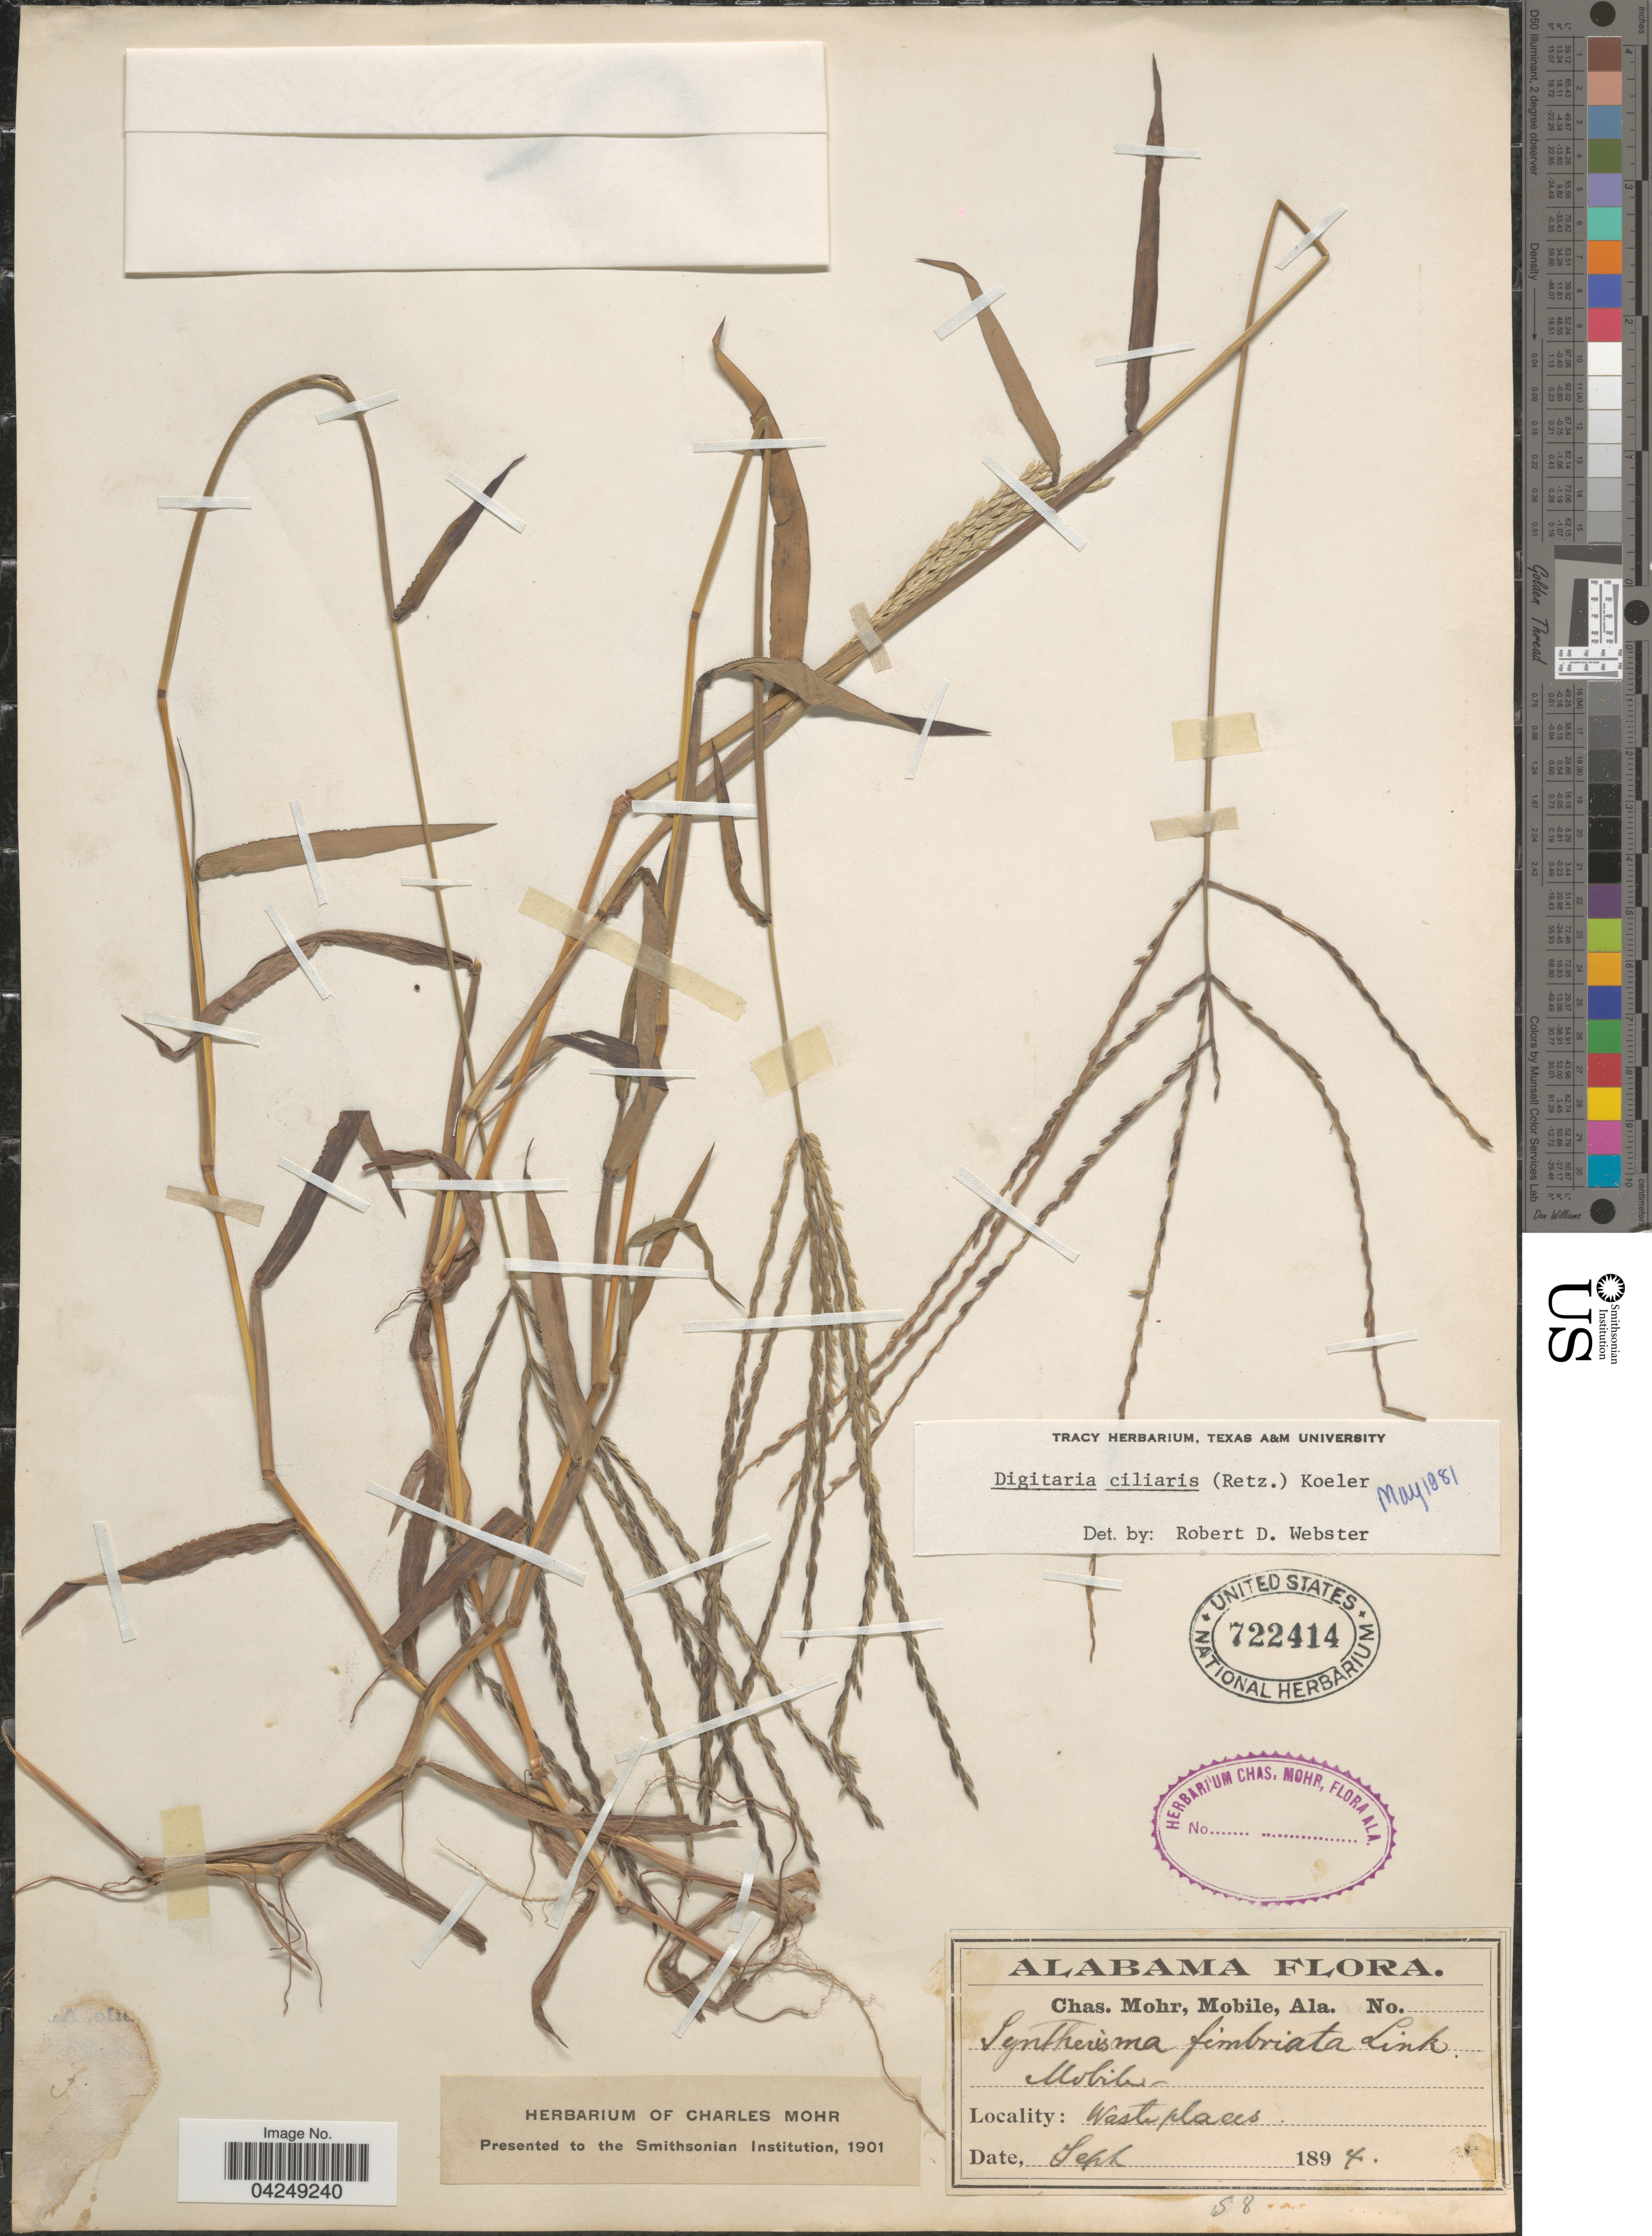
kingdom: Plantae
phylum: Tracheophyta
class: Liliopsida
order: Poales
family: Poaceae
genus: Digitaria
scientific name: Digitaria ciliaris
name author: (Retz.) Koeler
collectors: Mohr, C. T. (herbarium)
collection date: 1894-09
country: United States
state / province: Alabama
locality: Mobile.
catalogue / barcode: US 722414